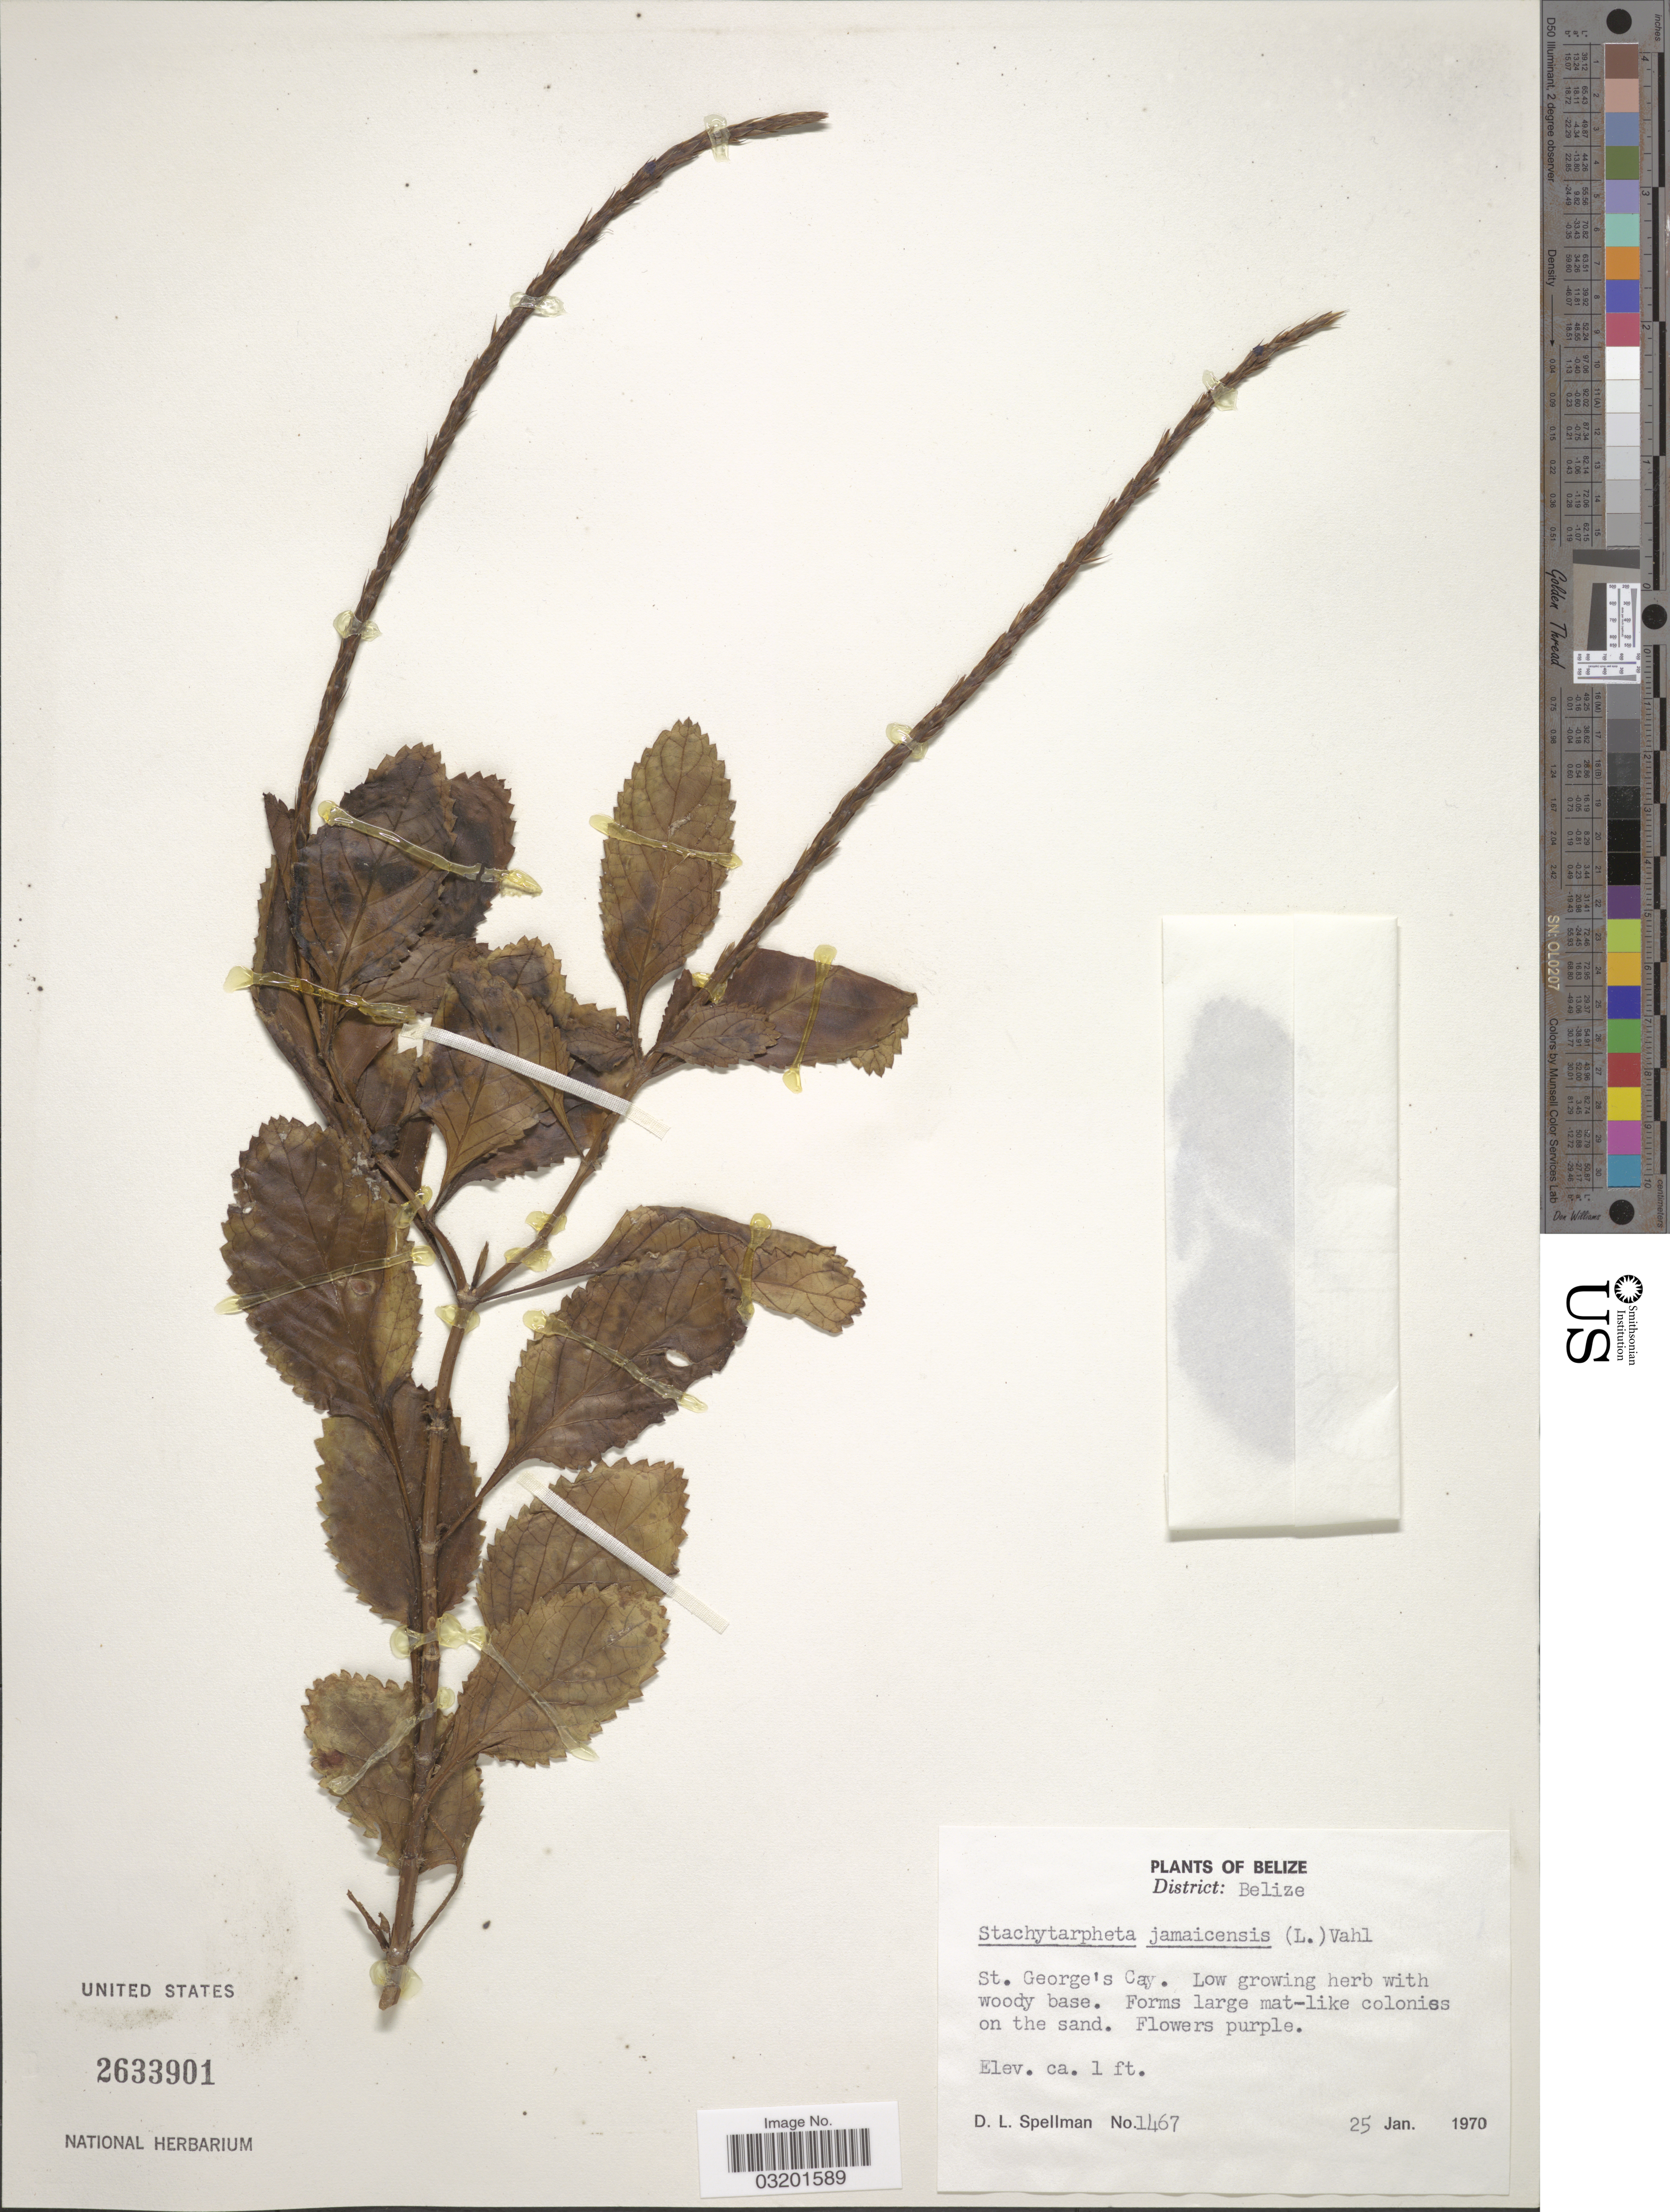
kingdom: Plantae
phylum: Tracheophyta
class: Magnoliopsida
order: Lamiales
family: Verbenaceae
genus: Stachytarpheta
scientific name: Stachytarpheta jamaicensis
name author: (L.) Vahl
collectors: D. L. Spellman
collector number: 1467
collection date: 1970-01-25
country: Belize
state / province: Belize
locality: District: Belize. St. George's Cay.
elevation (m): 0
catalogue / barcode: US 2633901